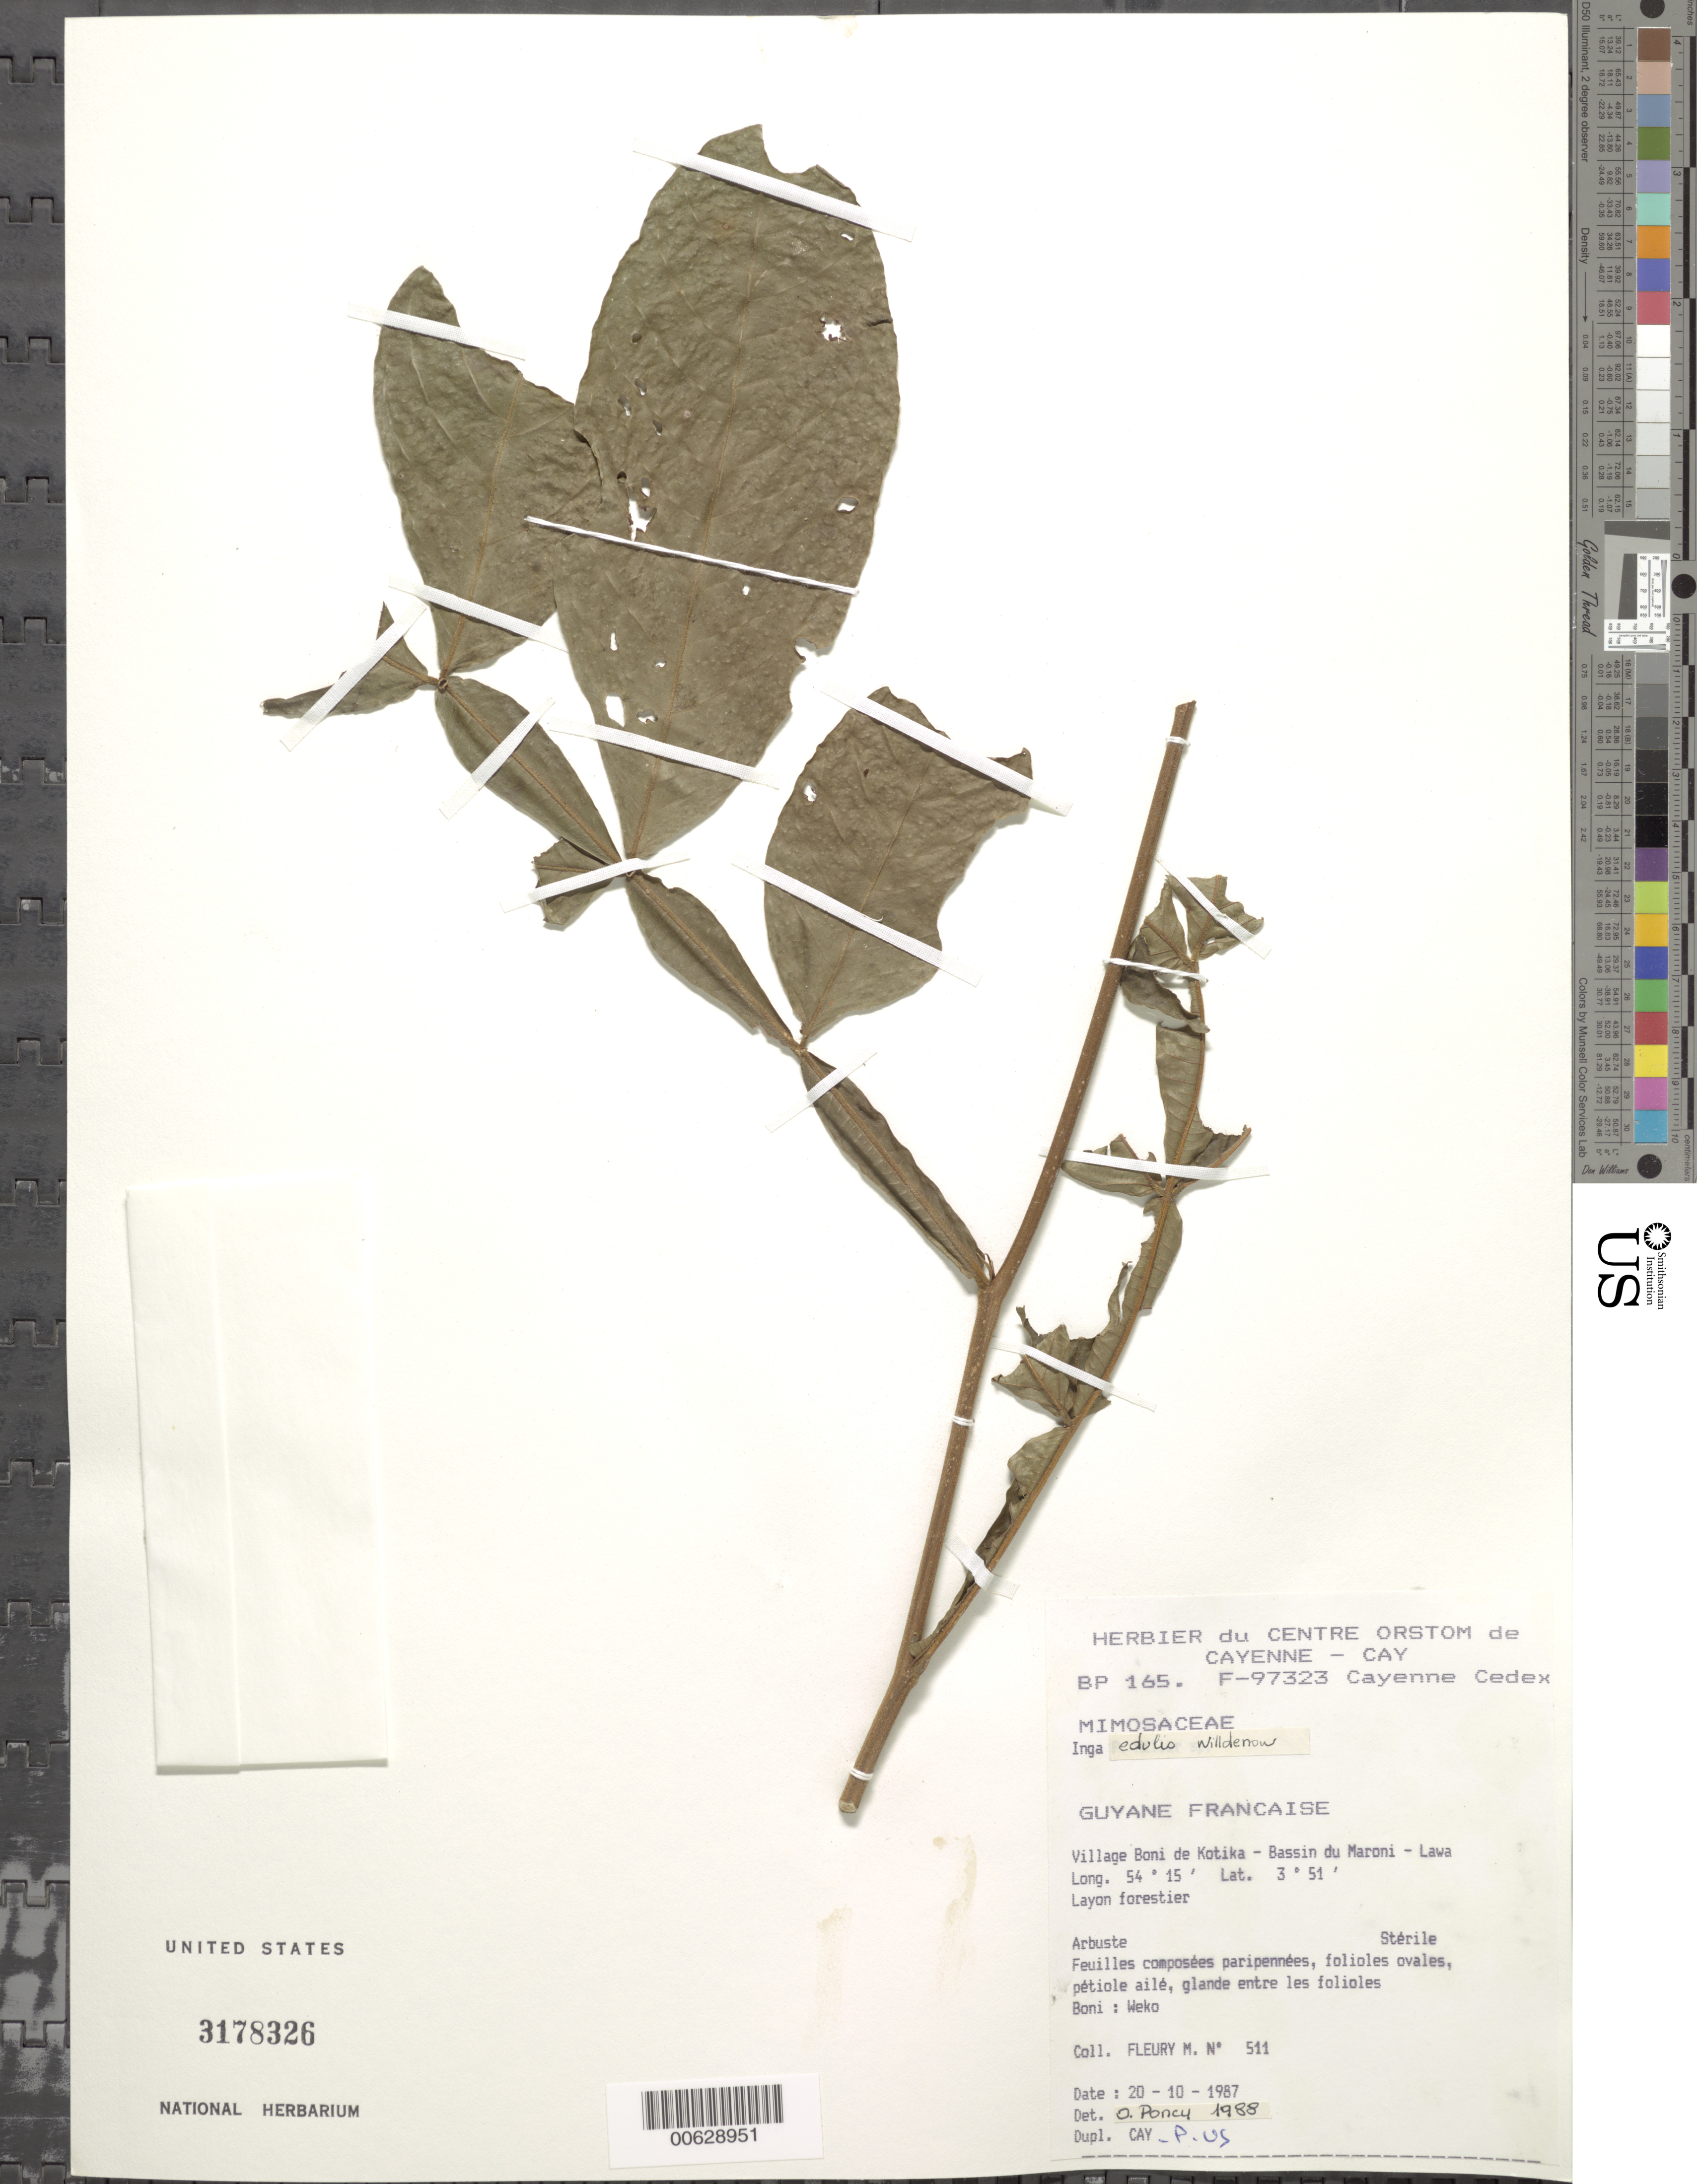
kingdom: Plantae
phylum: Tracheophyta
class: Magnoliopsida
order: Fabales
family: Fabaceae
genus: Inga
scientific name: Inga edulis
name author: Mart.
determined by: Poncy, O.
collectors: M. Fleury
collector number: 511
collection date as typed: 20-Oct-87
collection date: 1987-10-20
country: French Guiana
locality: Boni de Kotika Village, Bassin du Maroni-Lawa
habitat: Layon forestier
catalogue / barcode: US 3178326